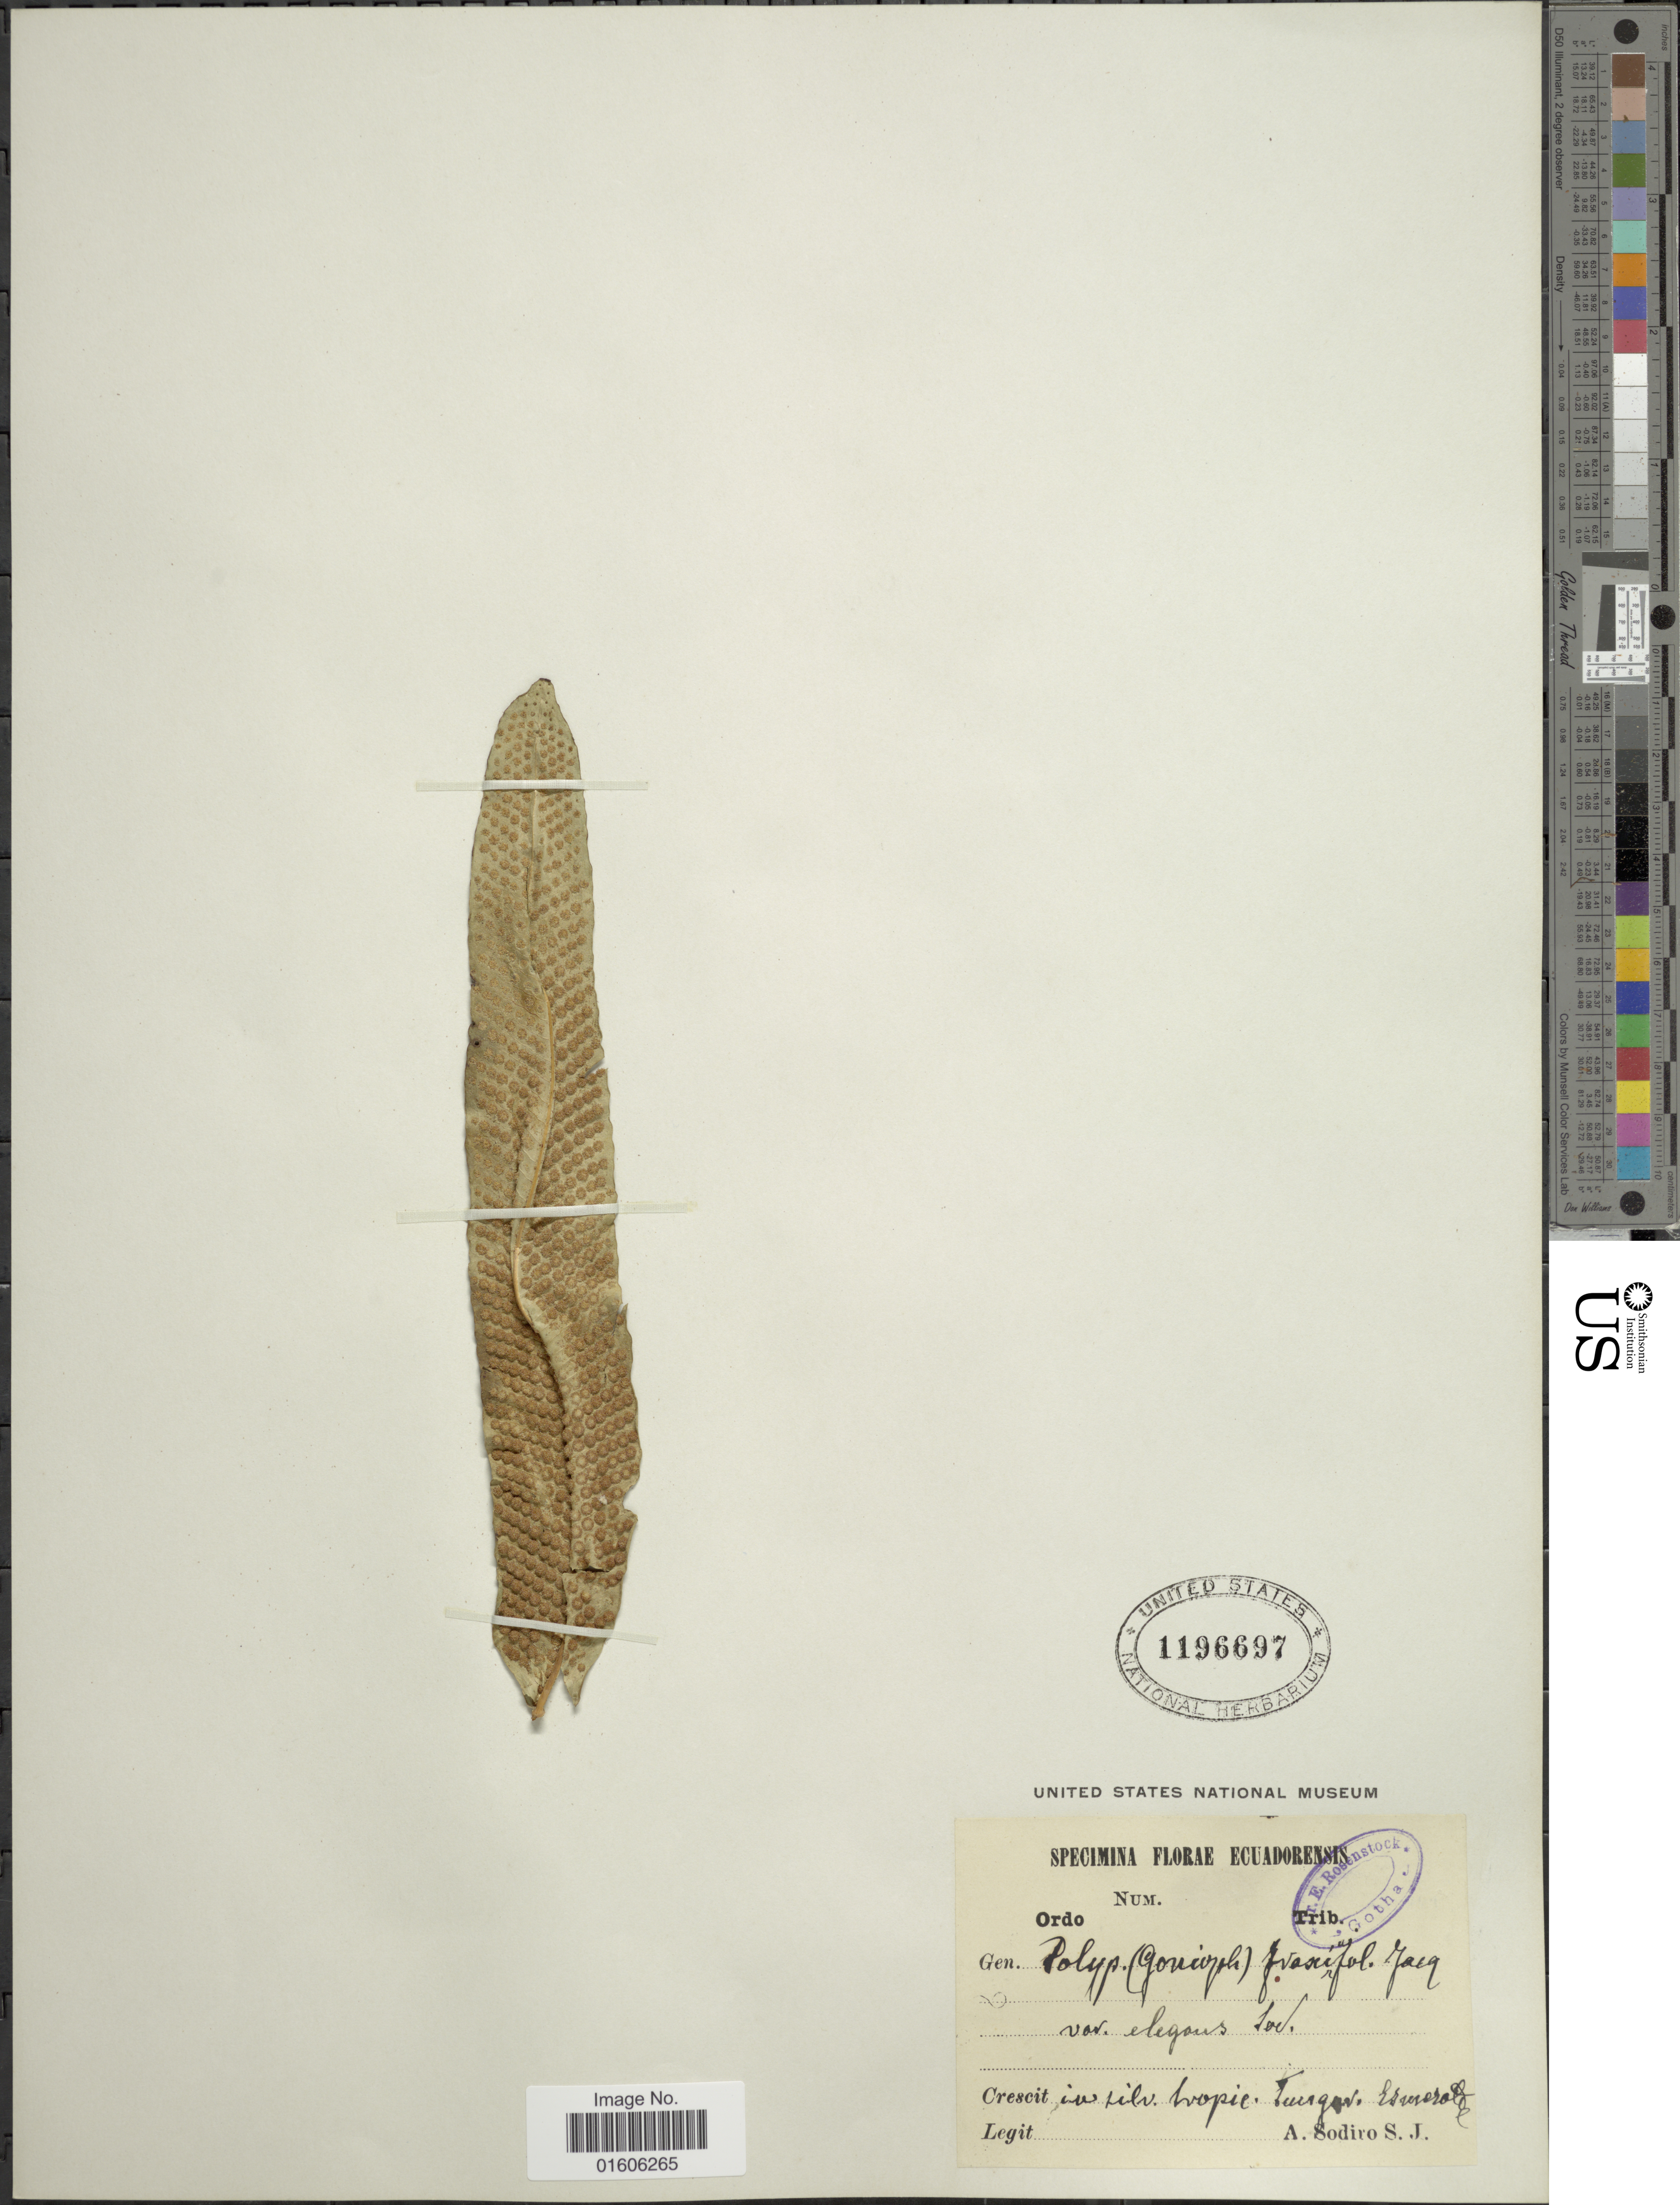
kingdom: Plantae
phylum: Tracheophyta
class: Polypodiopsida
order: Polypodiales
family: Polypodiaceae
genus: Serpocaulon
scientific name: Serpocaulon fraxinifolium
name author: (Jacq.) A.R. Sm.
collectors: A. Sodiro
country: Ecuador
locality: In silv. tropic. Tungur. Esmeralde.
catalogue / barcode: US 1196697